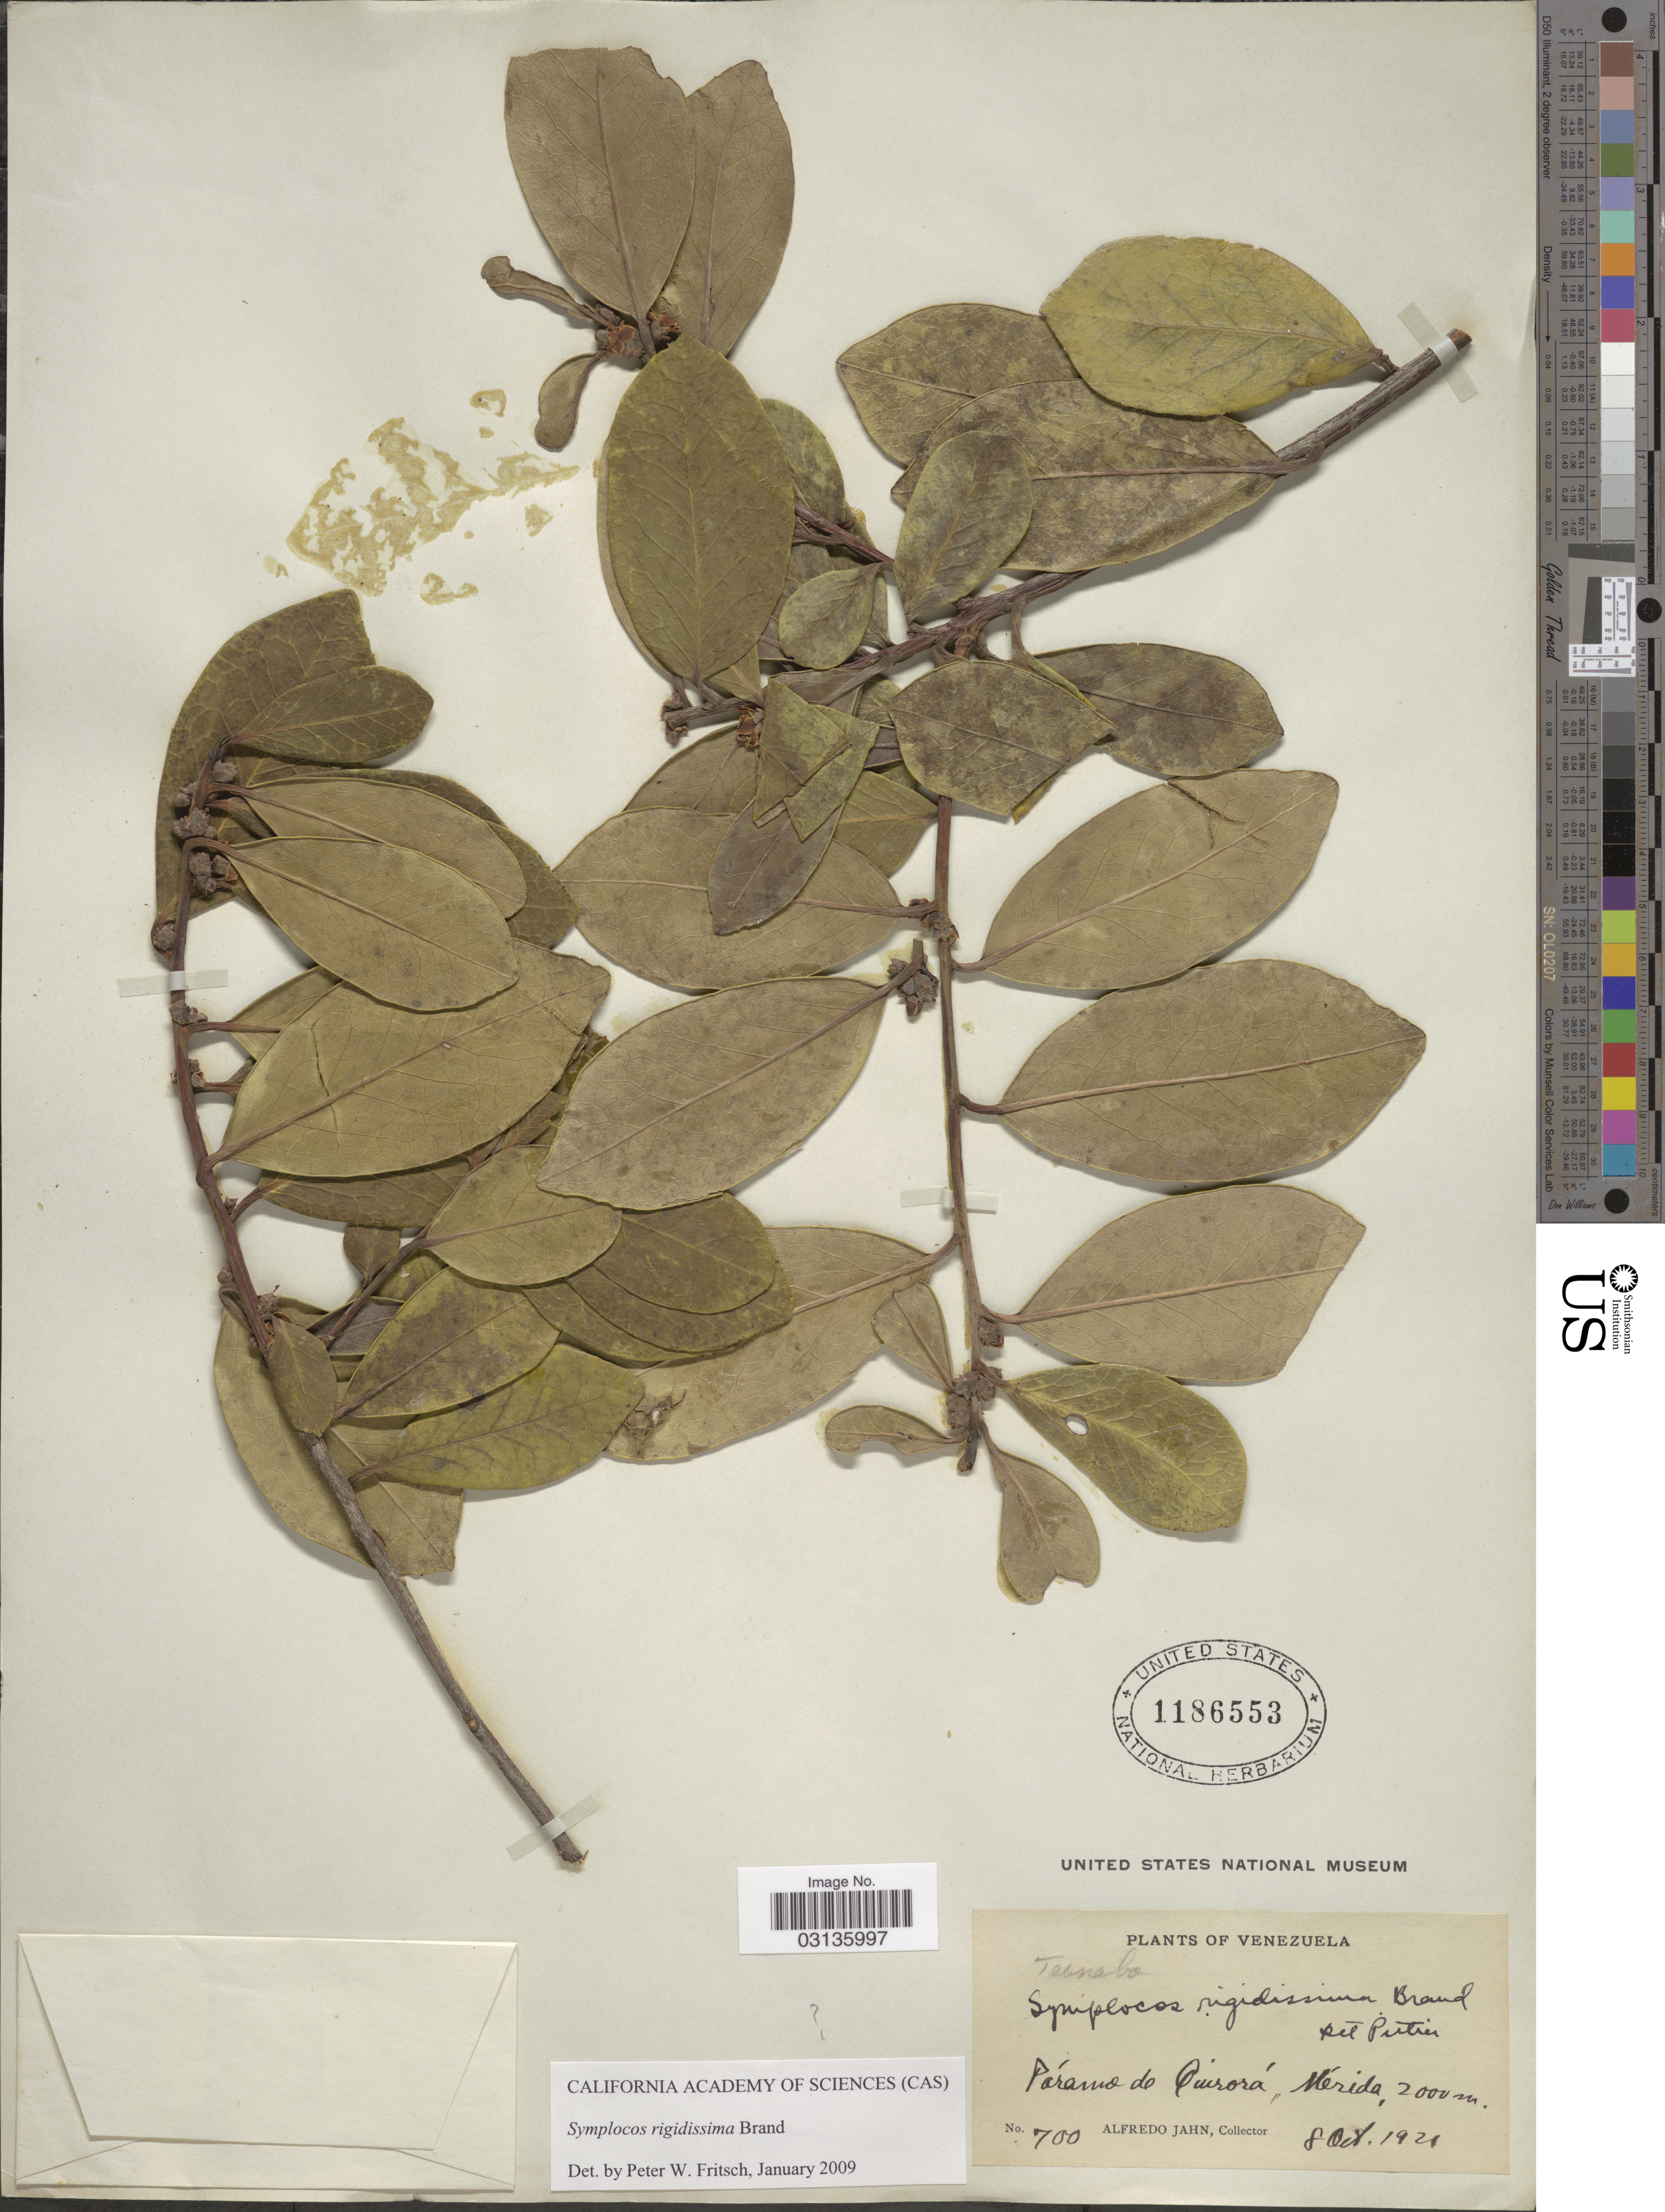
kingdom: Plantae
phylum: Tracheophyta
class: Magnoliopsida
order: Ericales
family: Symplocaceae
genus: Symplocos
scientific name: Symplocos rigidissima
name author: Brand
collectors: A. Jahn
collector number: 700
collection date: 1921-10-08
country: Venezuela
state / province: Mérida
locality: Páramo de Quirorá.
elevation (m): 2000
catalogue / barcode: US 1186553